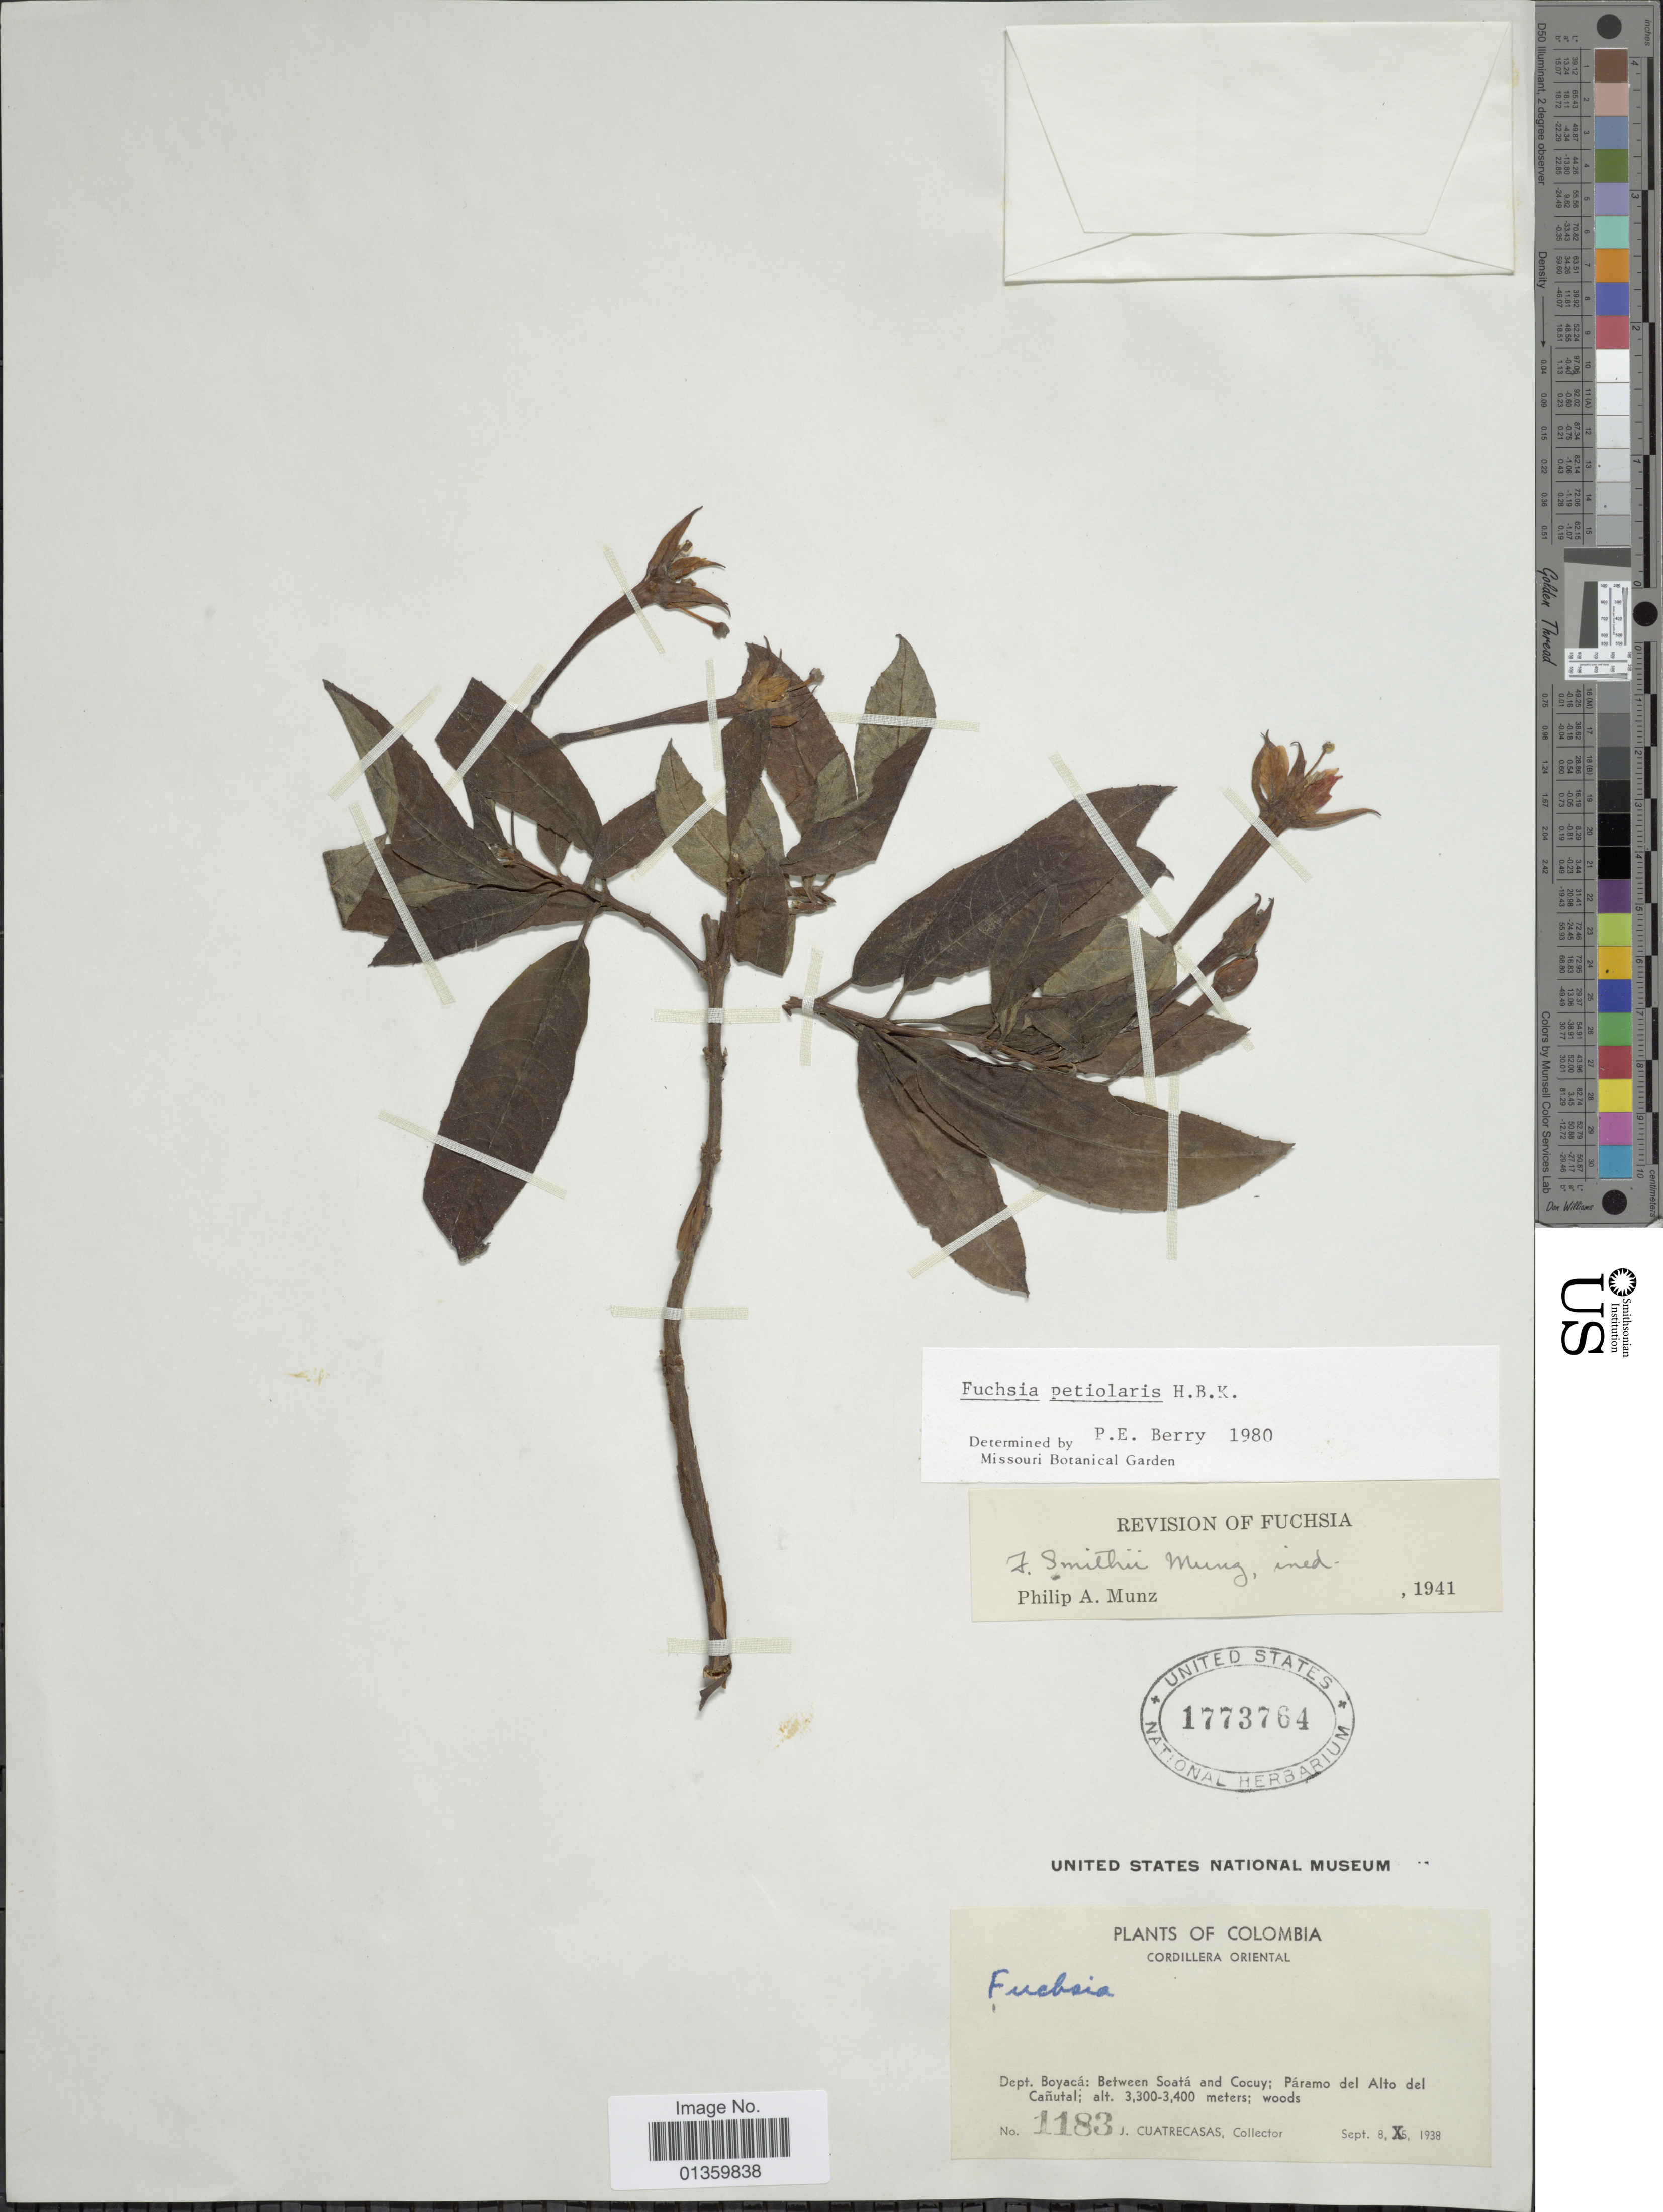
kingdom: Plantae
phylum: Tracheophyta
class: Magnoliopsida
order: Myrtales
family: Onagraceae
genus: Fuchsia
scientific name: Fuchsia petiolaris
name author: Kunth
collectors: J. Cuatrecasas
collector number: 1183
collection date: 1938-09-08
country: Colombia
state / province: Boyacá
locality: Between Soatá and Cocuy; Páramo del Alto del Cañutal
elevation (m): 3300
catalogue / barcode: US 1773764